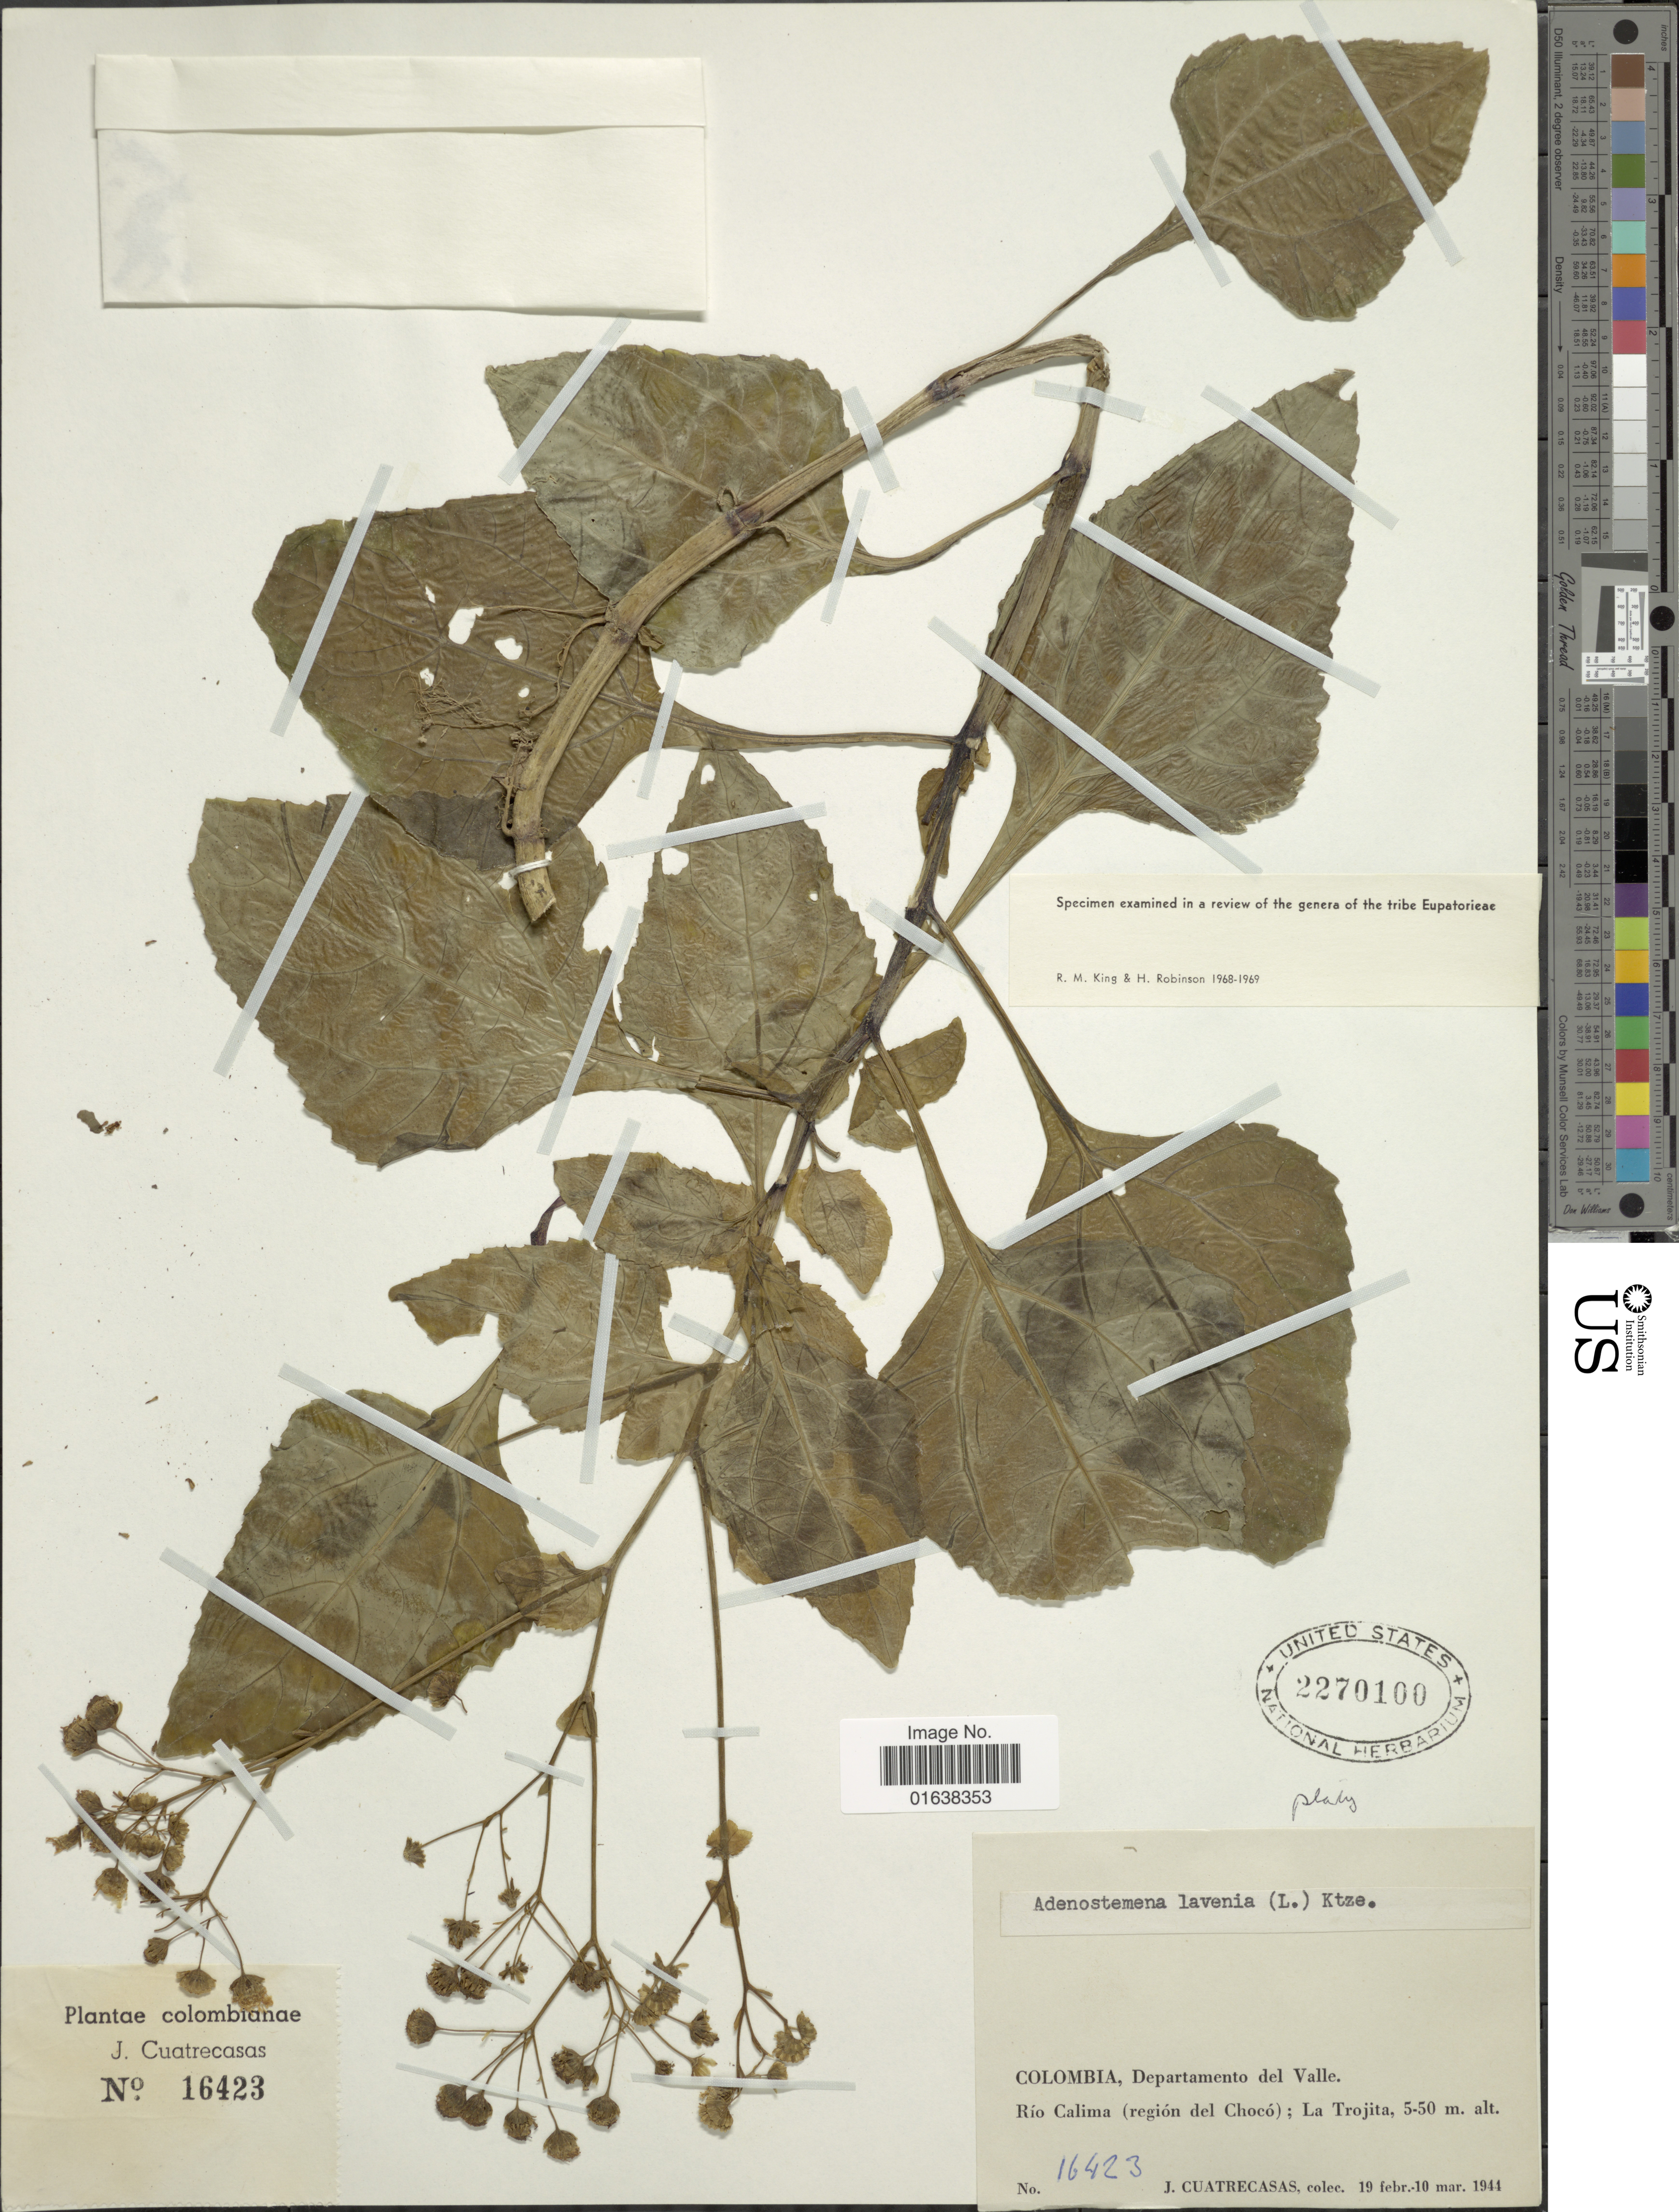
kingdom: Plantae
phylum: Tracheophyta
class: Magnoliopsida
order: Asterales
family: Asteraceae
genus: Adenostemma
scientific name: Adenostemma platyphyllum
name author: Cass.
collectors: J. Cuatrecasas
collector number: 16423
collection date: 1944-02-19/1944-03-10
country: Colombia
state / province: Valle del Cauca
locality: Colombia. Departmento del Valle. Rio Calima (region del Choco); La Trojita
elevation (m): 5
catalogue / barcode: US 2270100